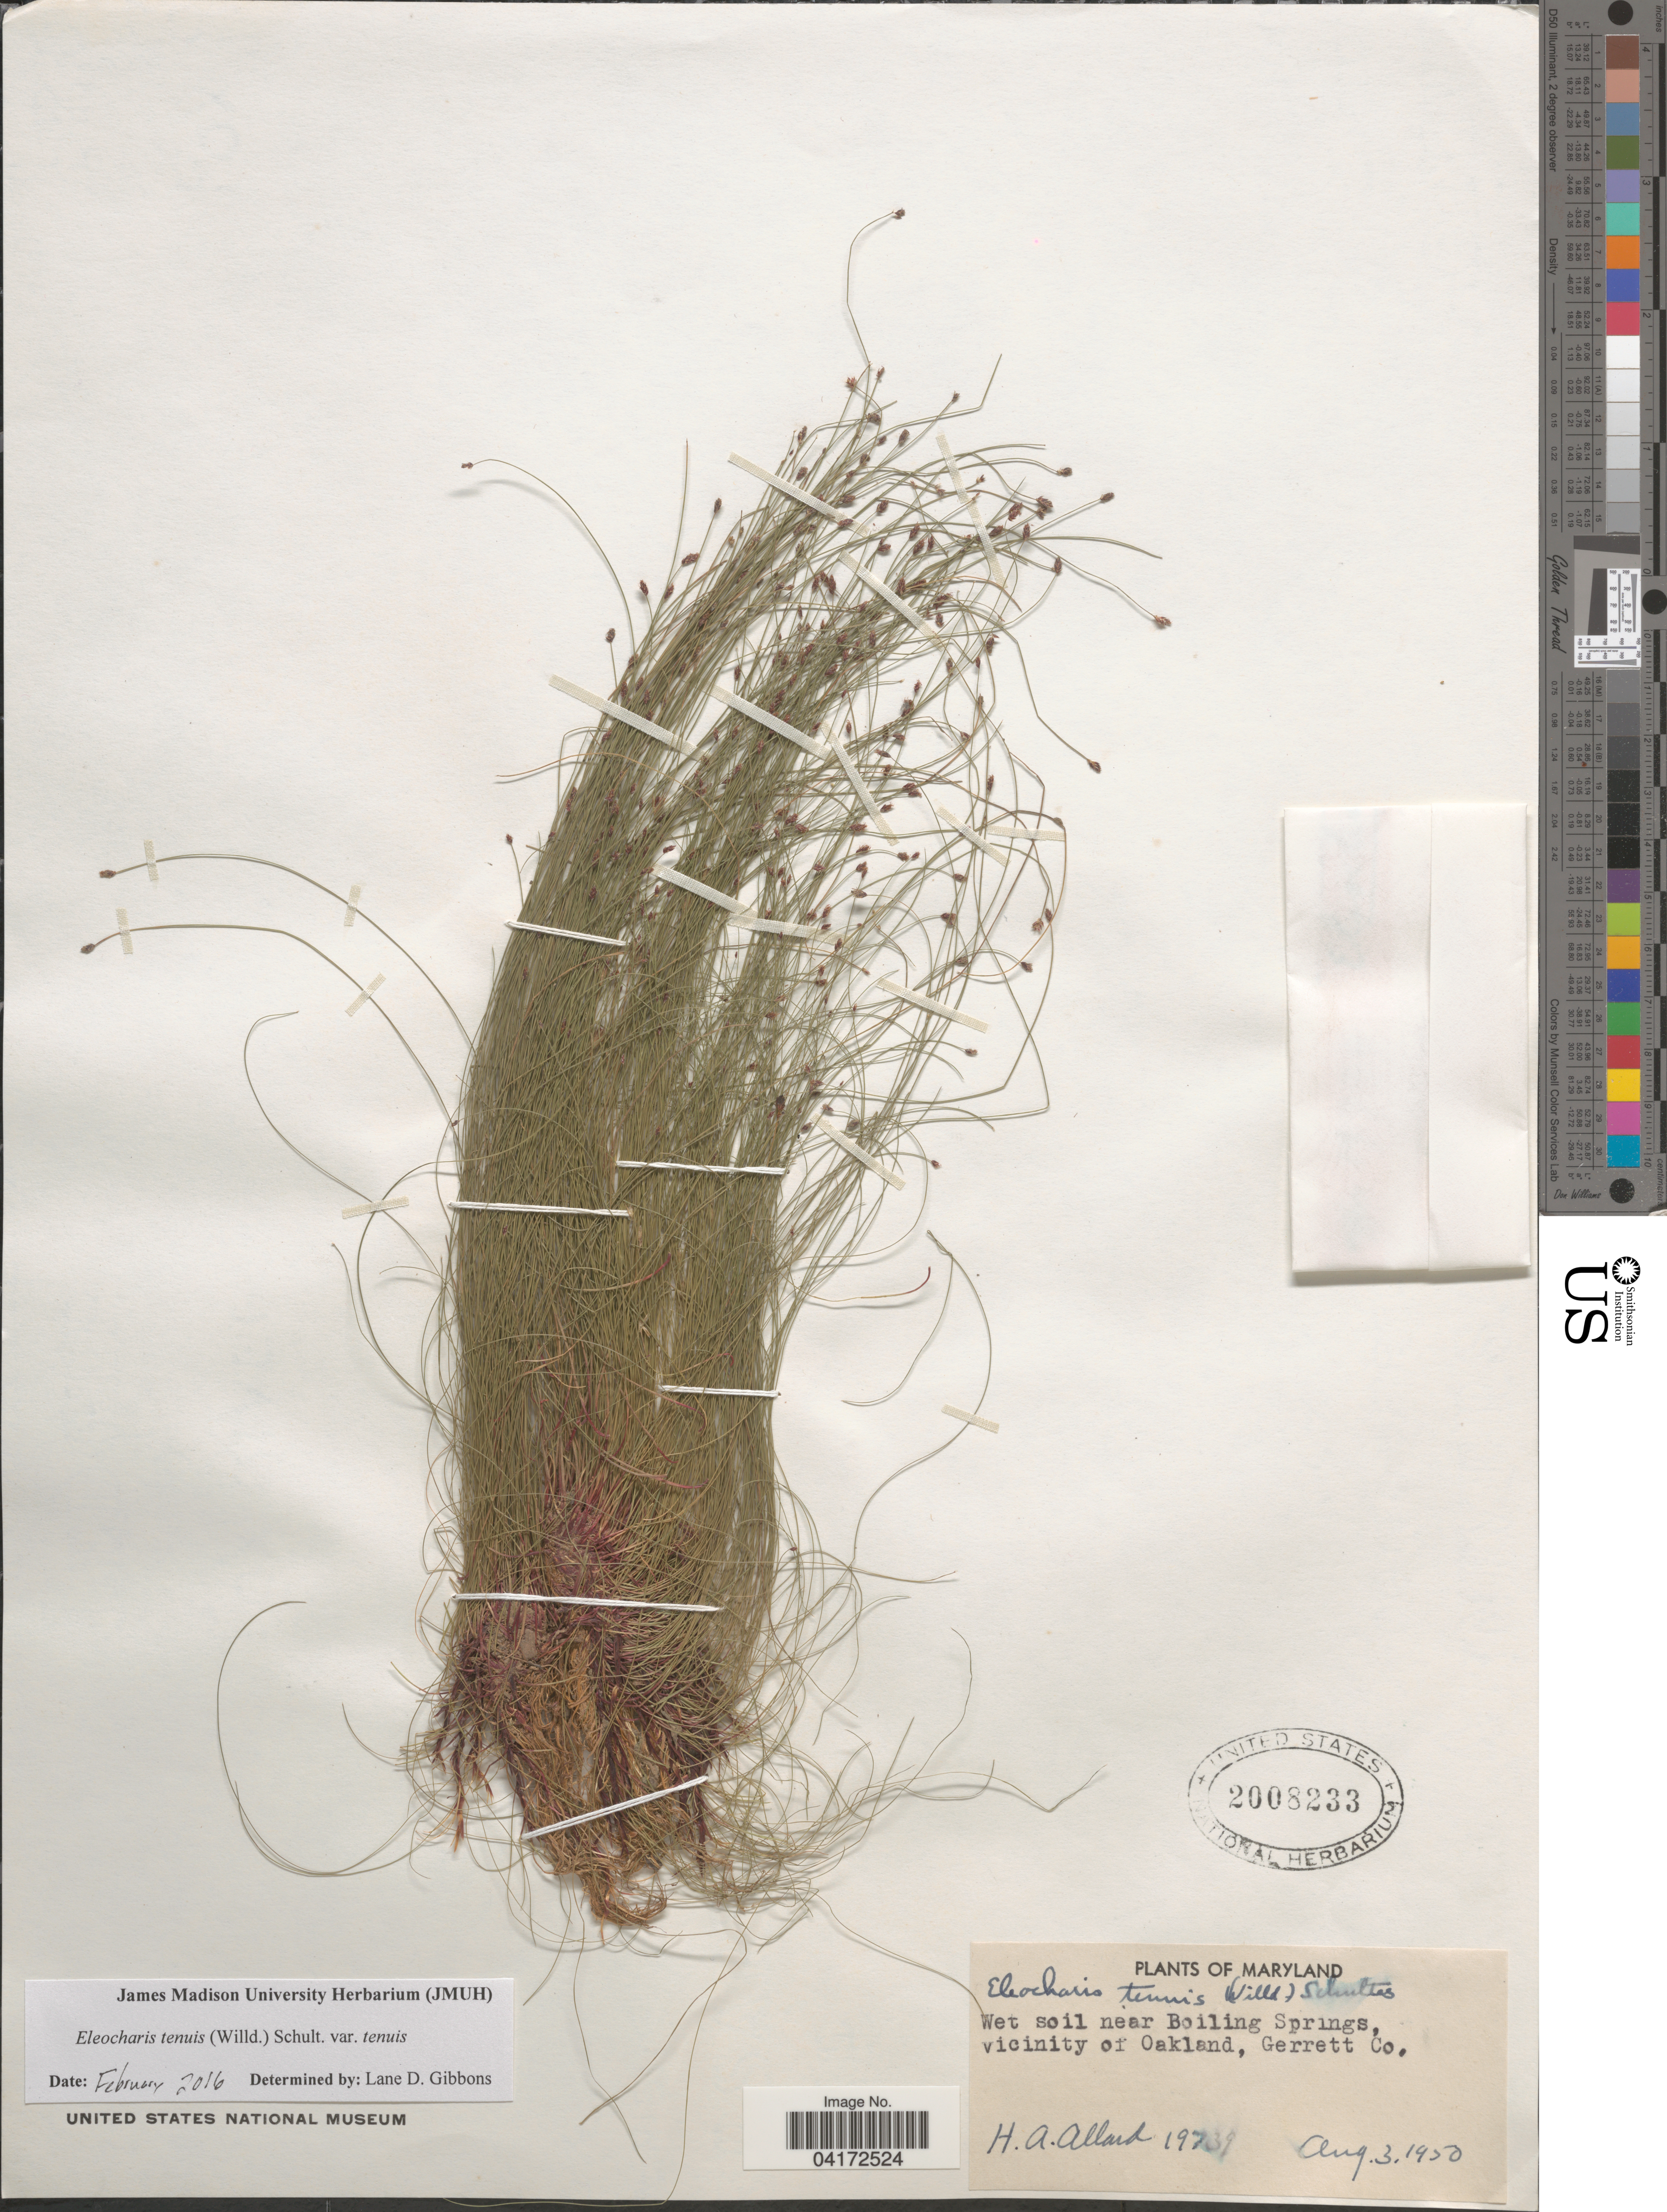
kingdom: Plantae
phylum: Tracheophyta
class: Liliopsida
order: Poales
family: Cyperaceae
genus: Eleocharis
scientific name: Eleocharis tenuis var. tenuis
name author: (Willd.) Schult.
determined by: Gibbons, Lane D.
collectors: H. A. Allard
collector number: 19739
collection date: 1950-08-03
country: United States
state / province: Maryland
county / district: Garrett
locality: Wet soil near Boiling Springs, vicinity of Oakland, Garrett Co.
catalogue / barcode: US 2008233